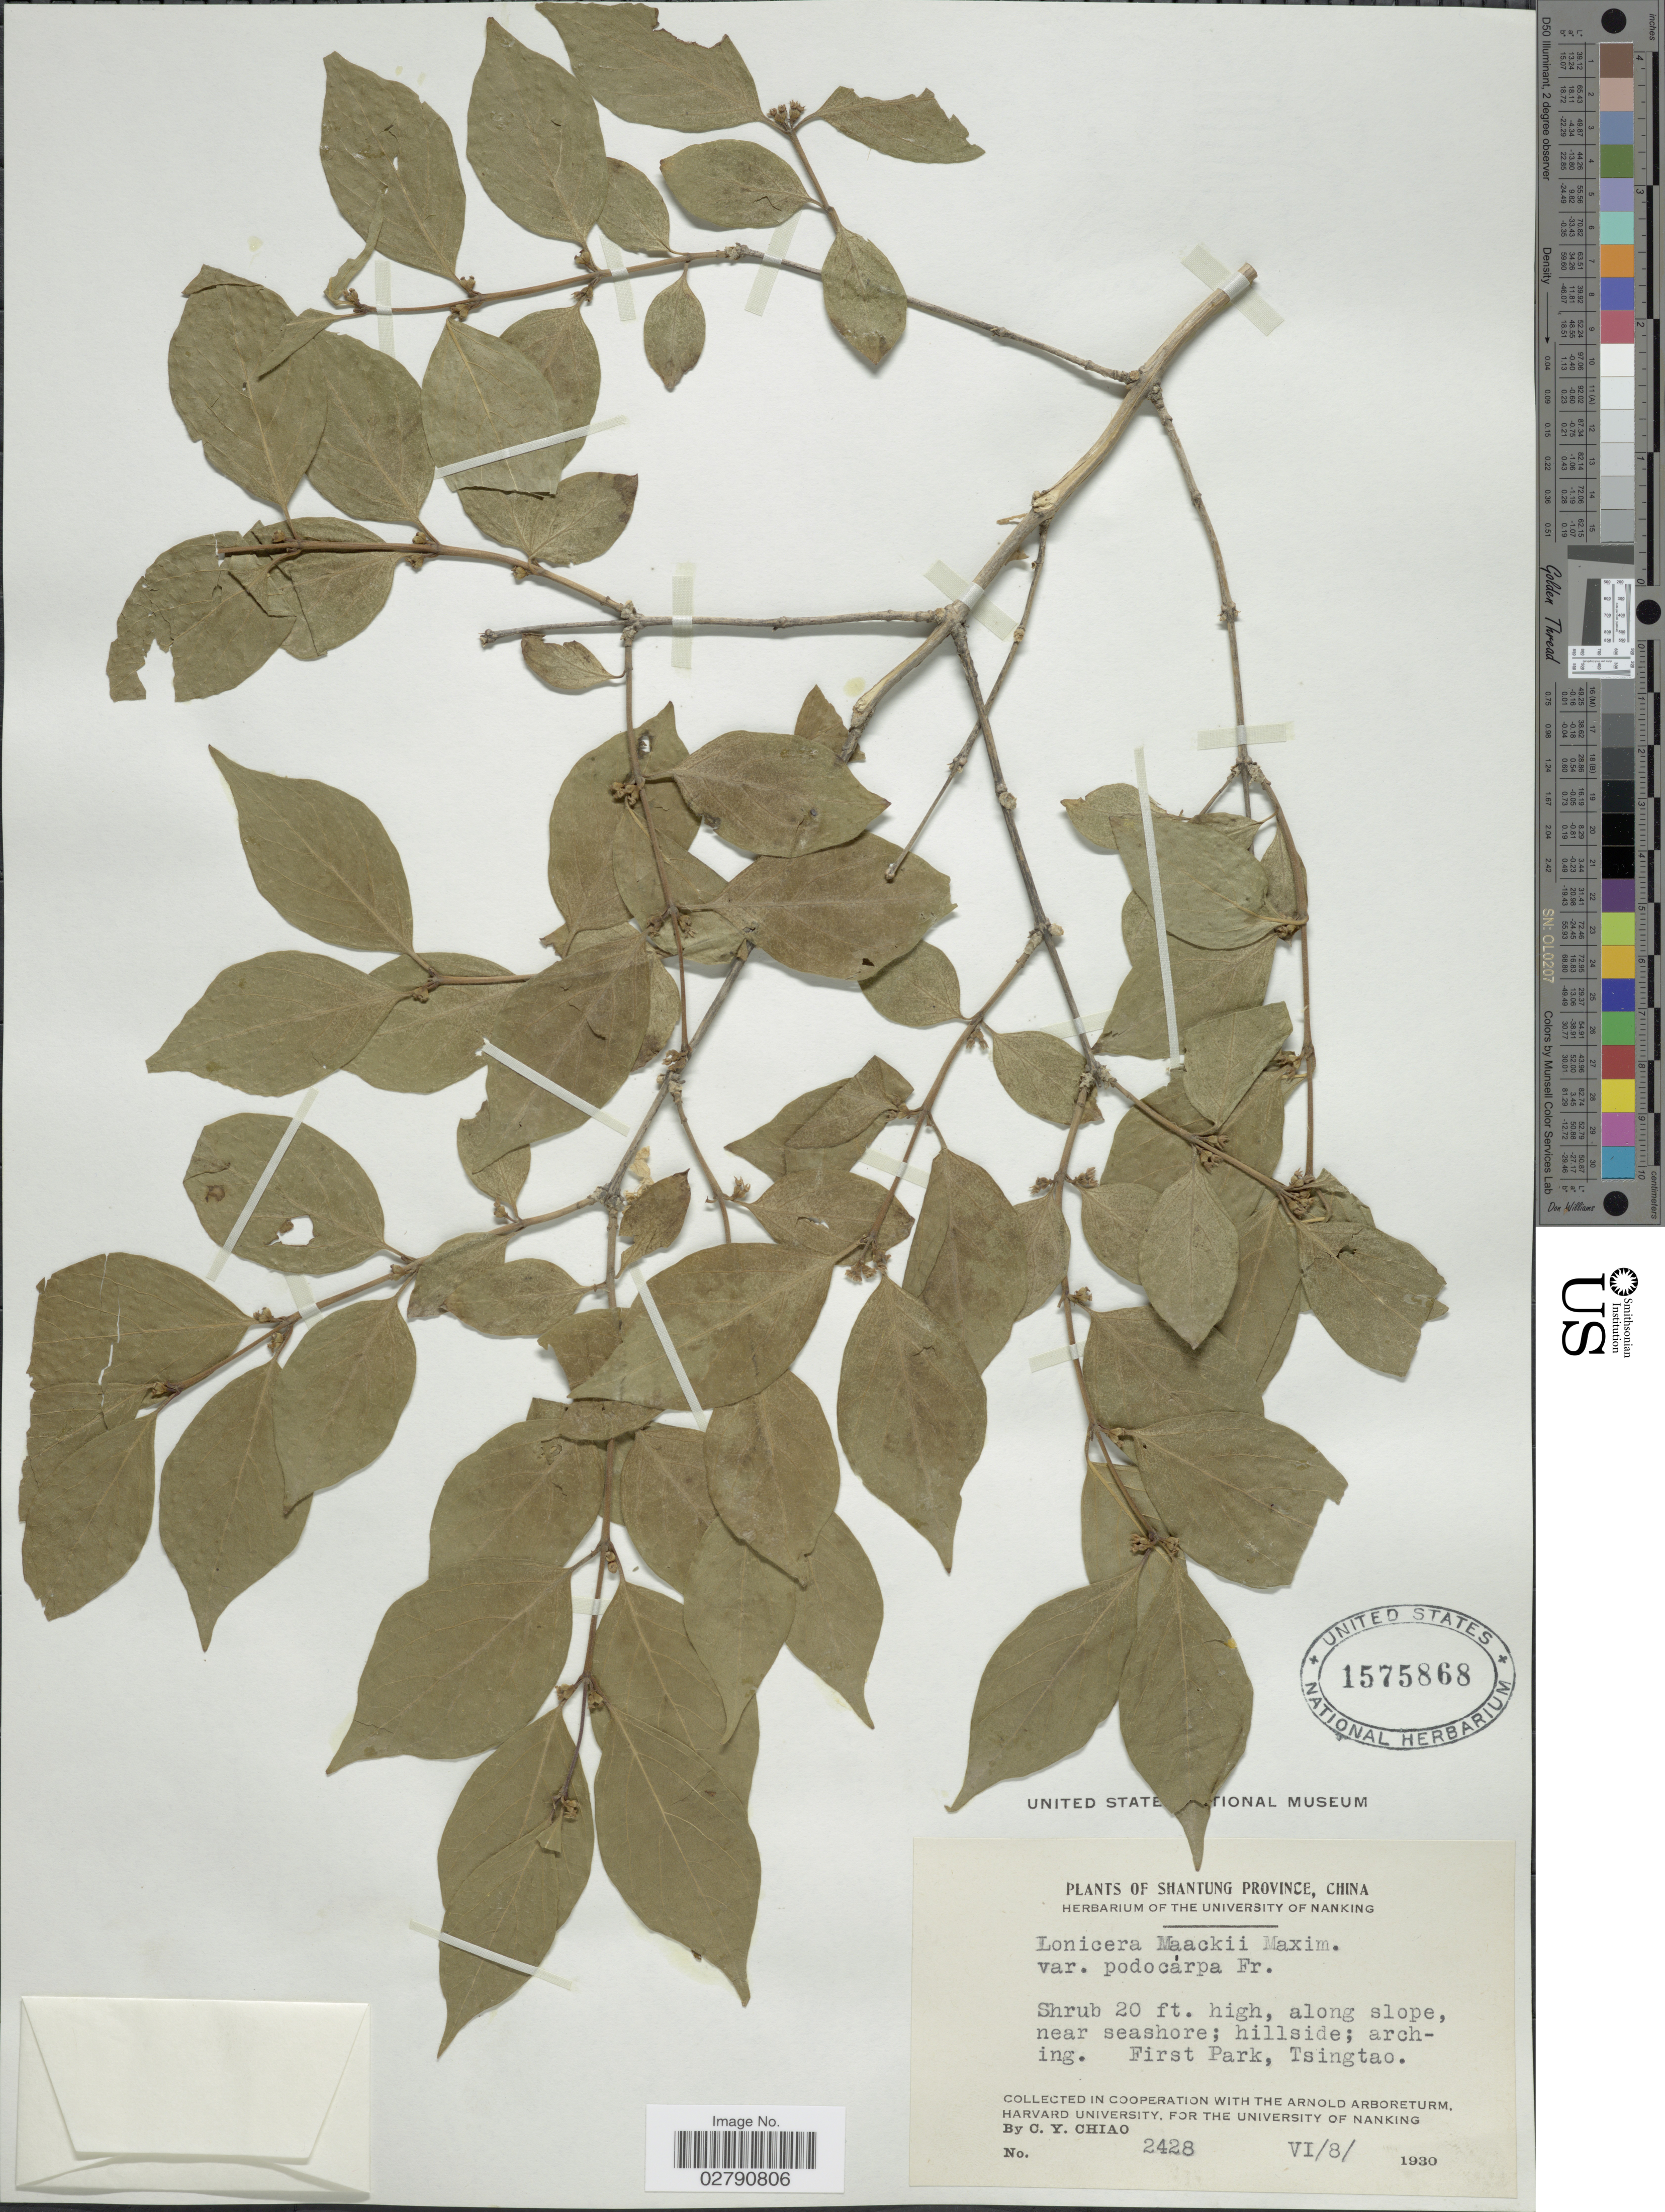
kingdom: Plantae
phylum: Tracheophyta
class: Magnoliopsida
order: Dipsacales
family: Caprifoliaceae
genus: Lonicera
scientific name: Lonicera maackii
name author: (Rupr.) Maxim.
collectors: C. Y. Chiao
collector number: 2428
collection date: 1930-06-08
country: China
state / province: Shandong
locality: Shantung Province. First Park, Tsingtao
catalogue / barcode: US 1575868